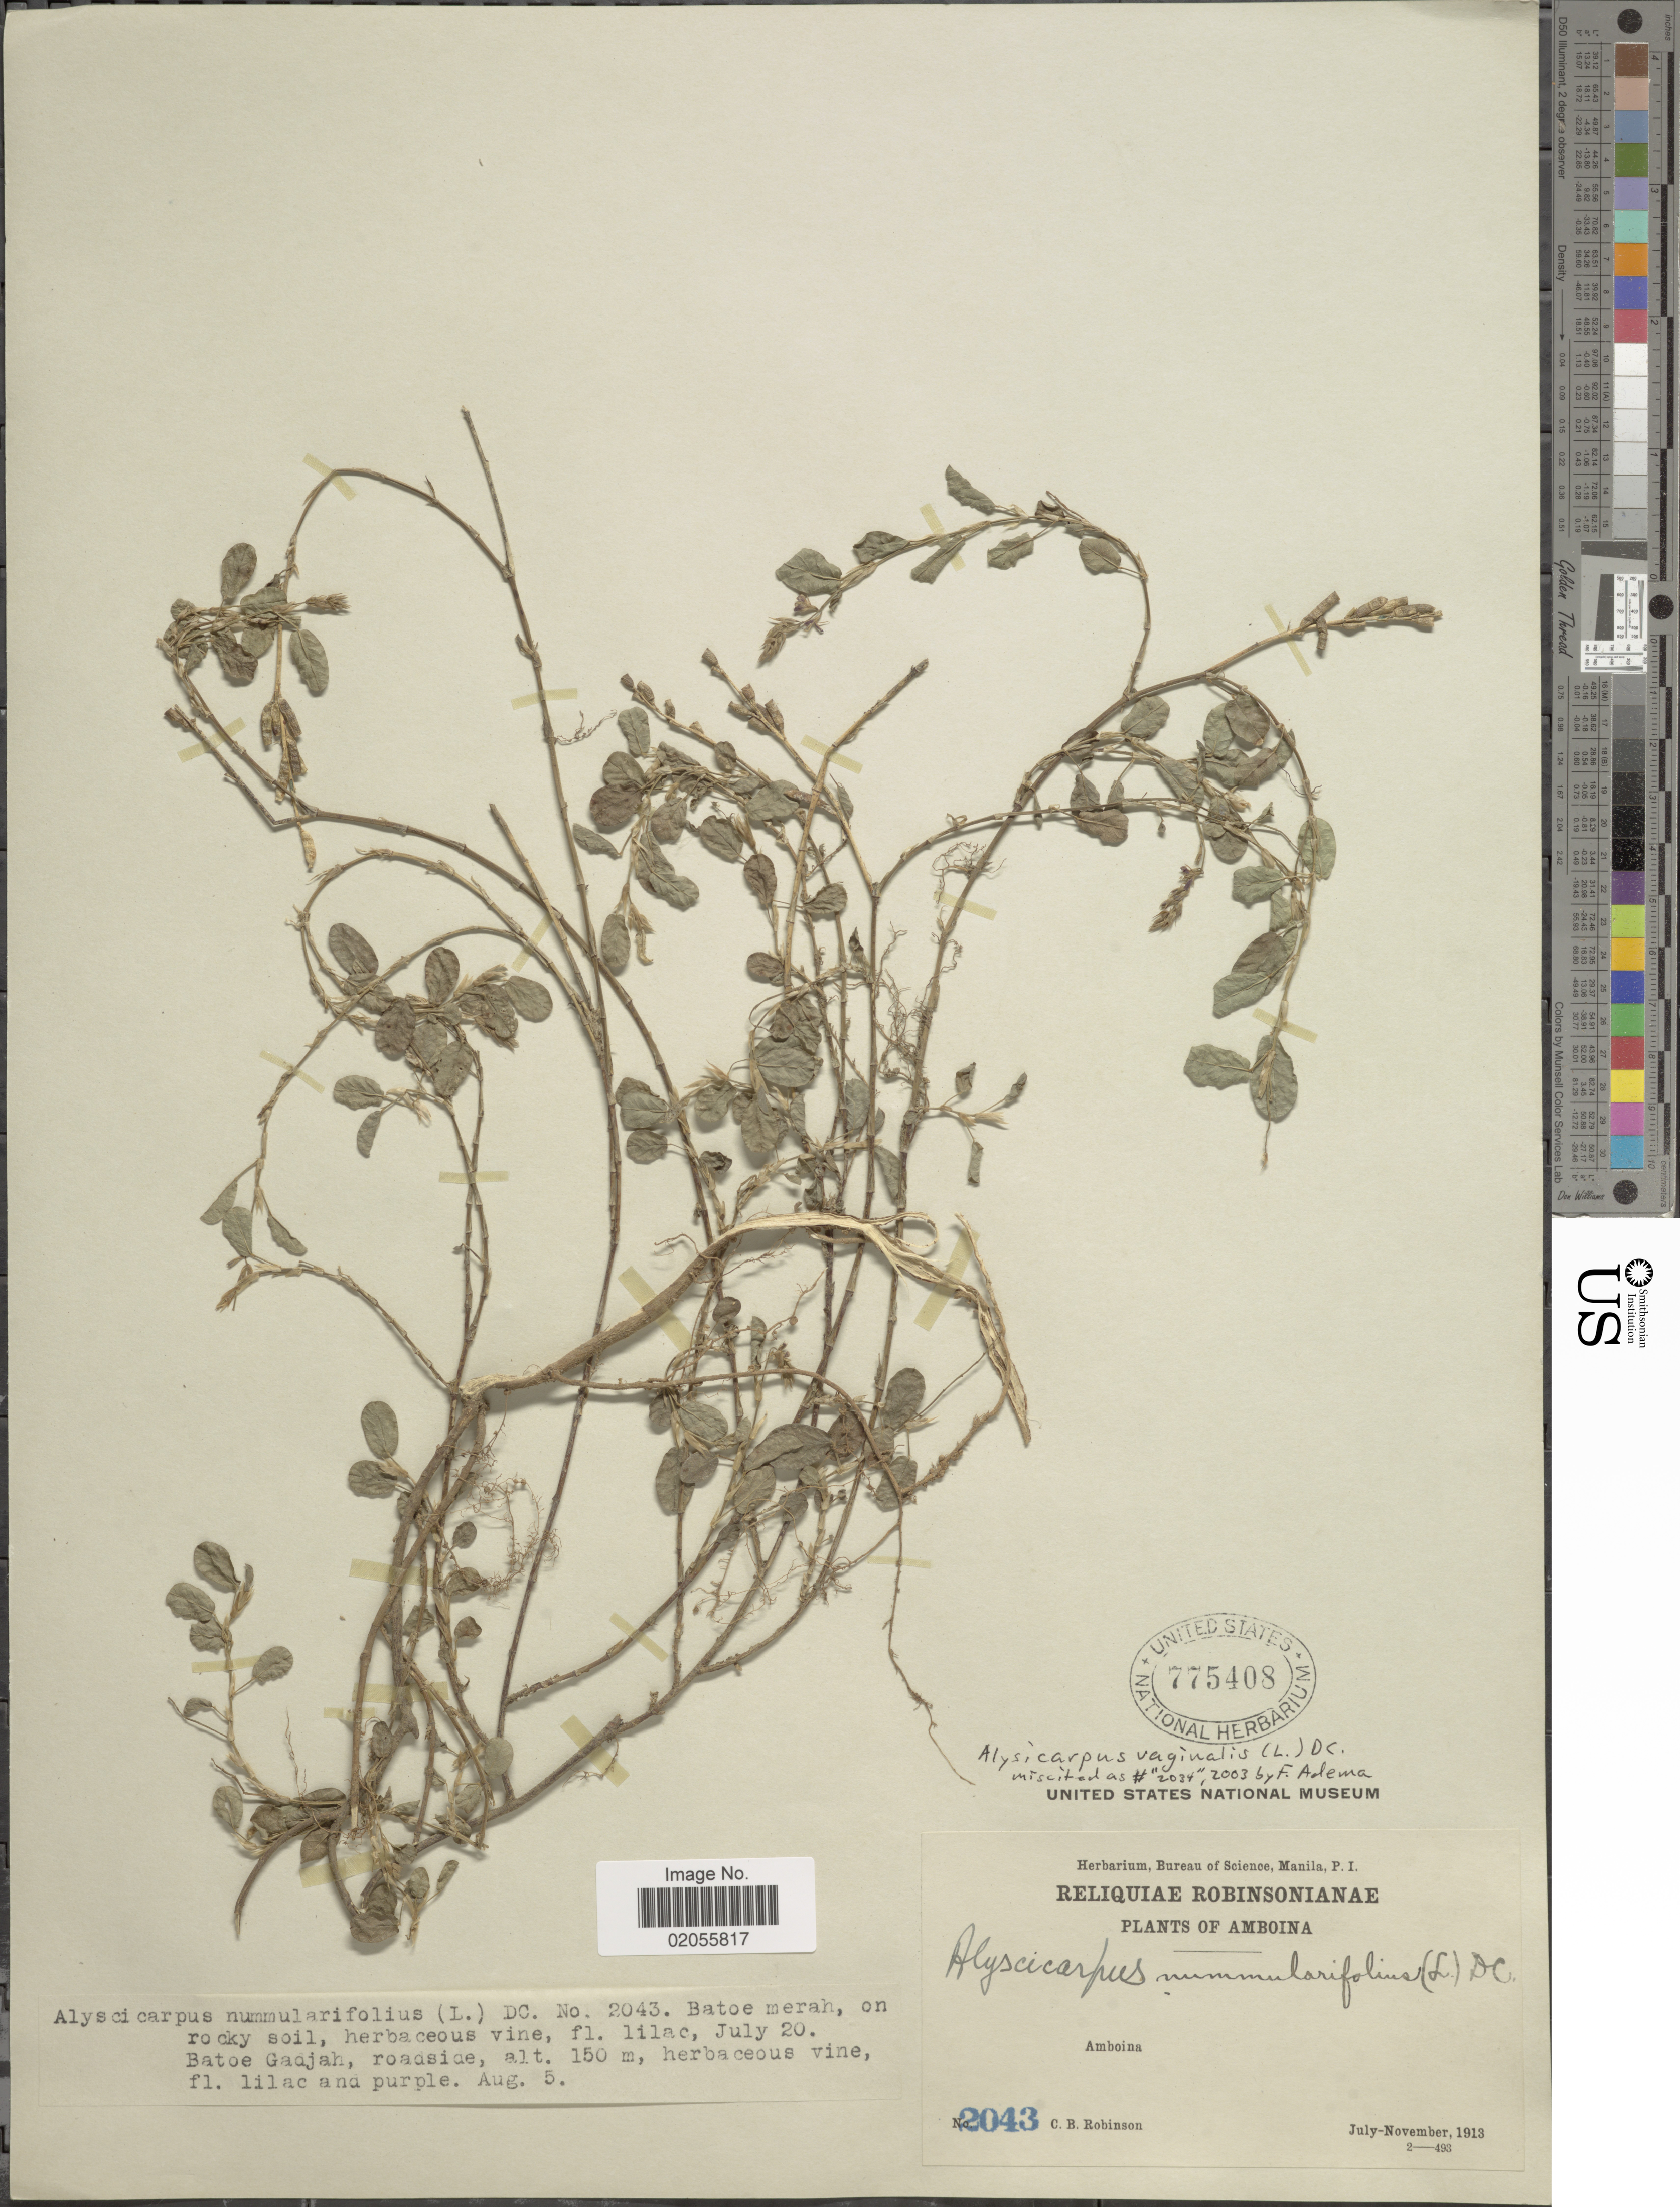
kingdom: Plantae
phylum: Tracheophyta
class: Magnoliopsida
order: Fabales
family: Fabaceae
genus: Alysicarpus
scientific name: Alysicarpus vaginalis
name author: (L.) DC.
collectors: C. Robinson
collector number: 2043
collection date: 1913-08-05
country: Indonesia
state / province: Maluku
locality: Amboina, Batoe merah, Batoe Gadjah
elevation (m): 150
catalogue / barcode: US 775408